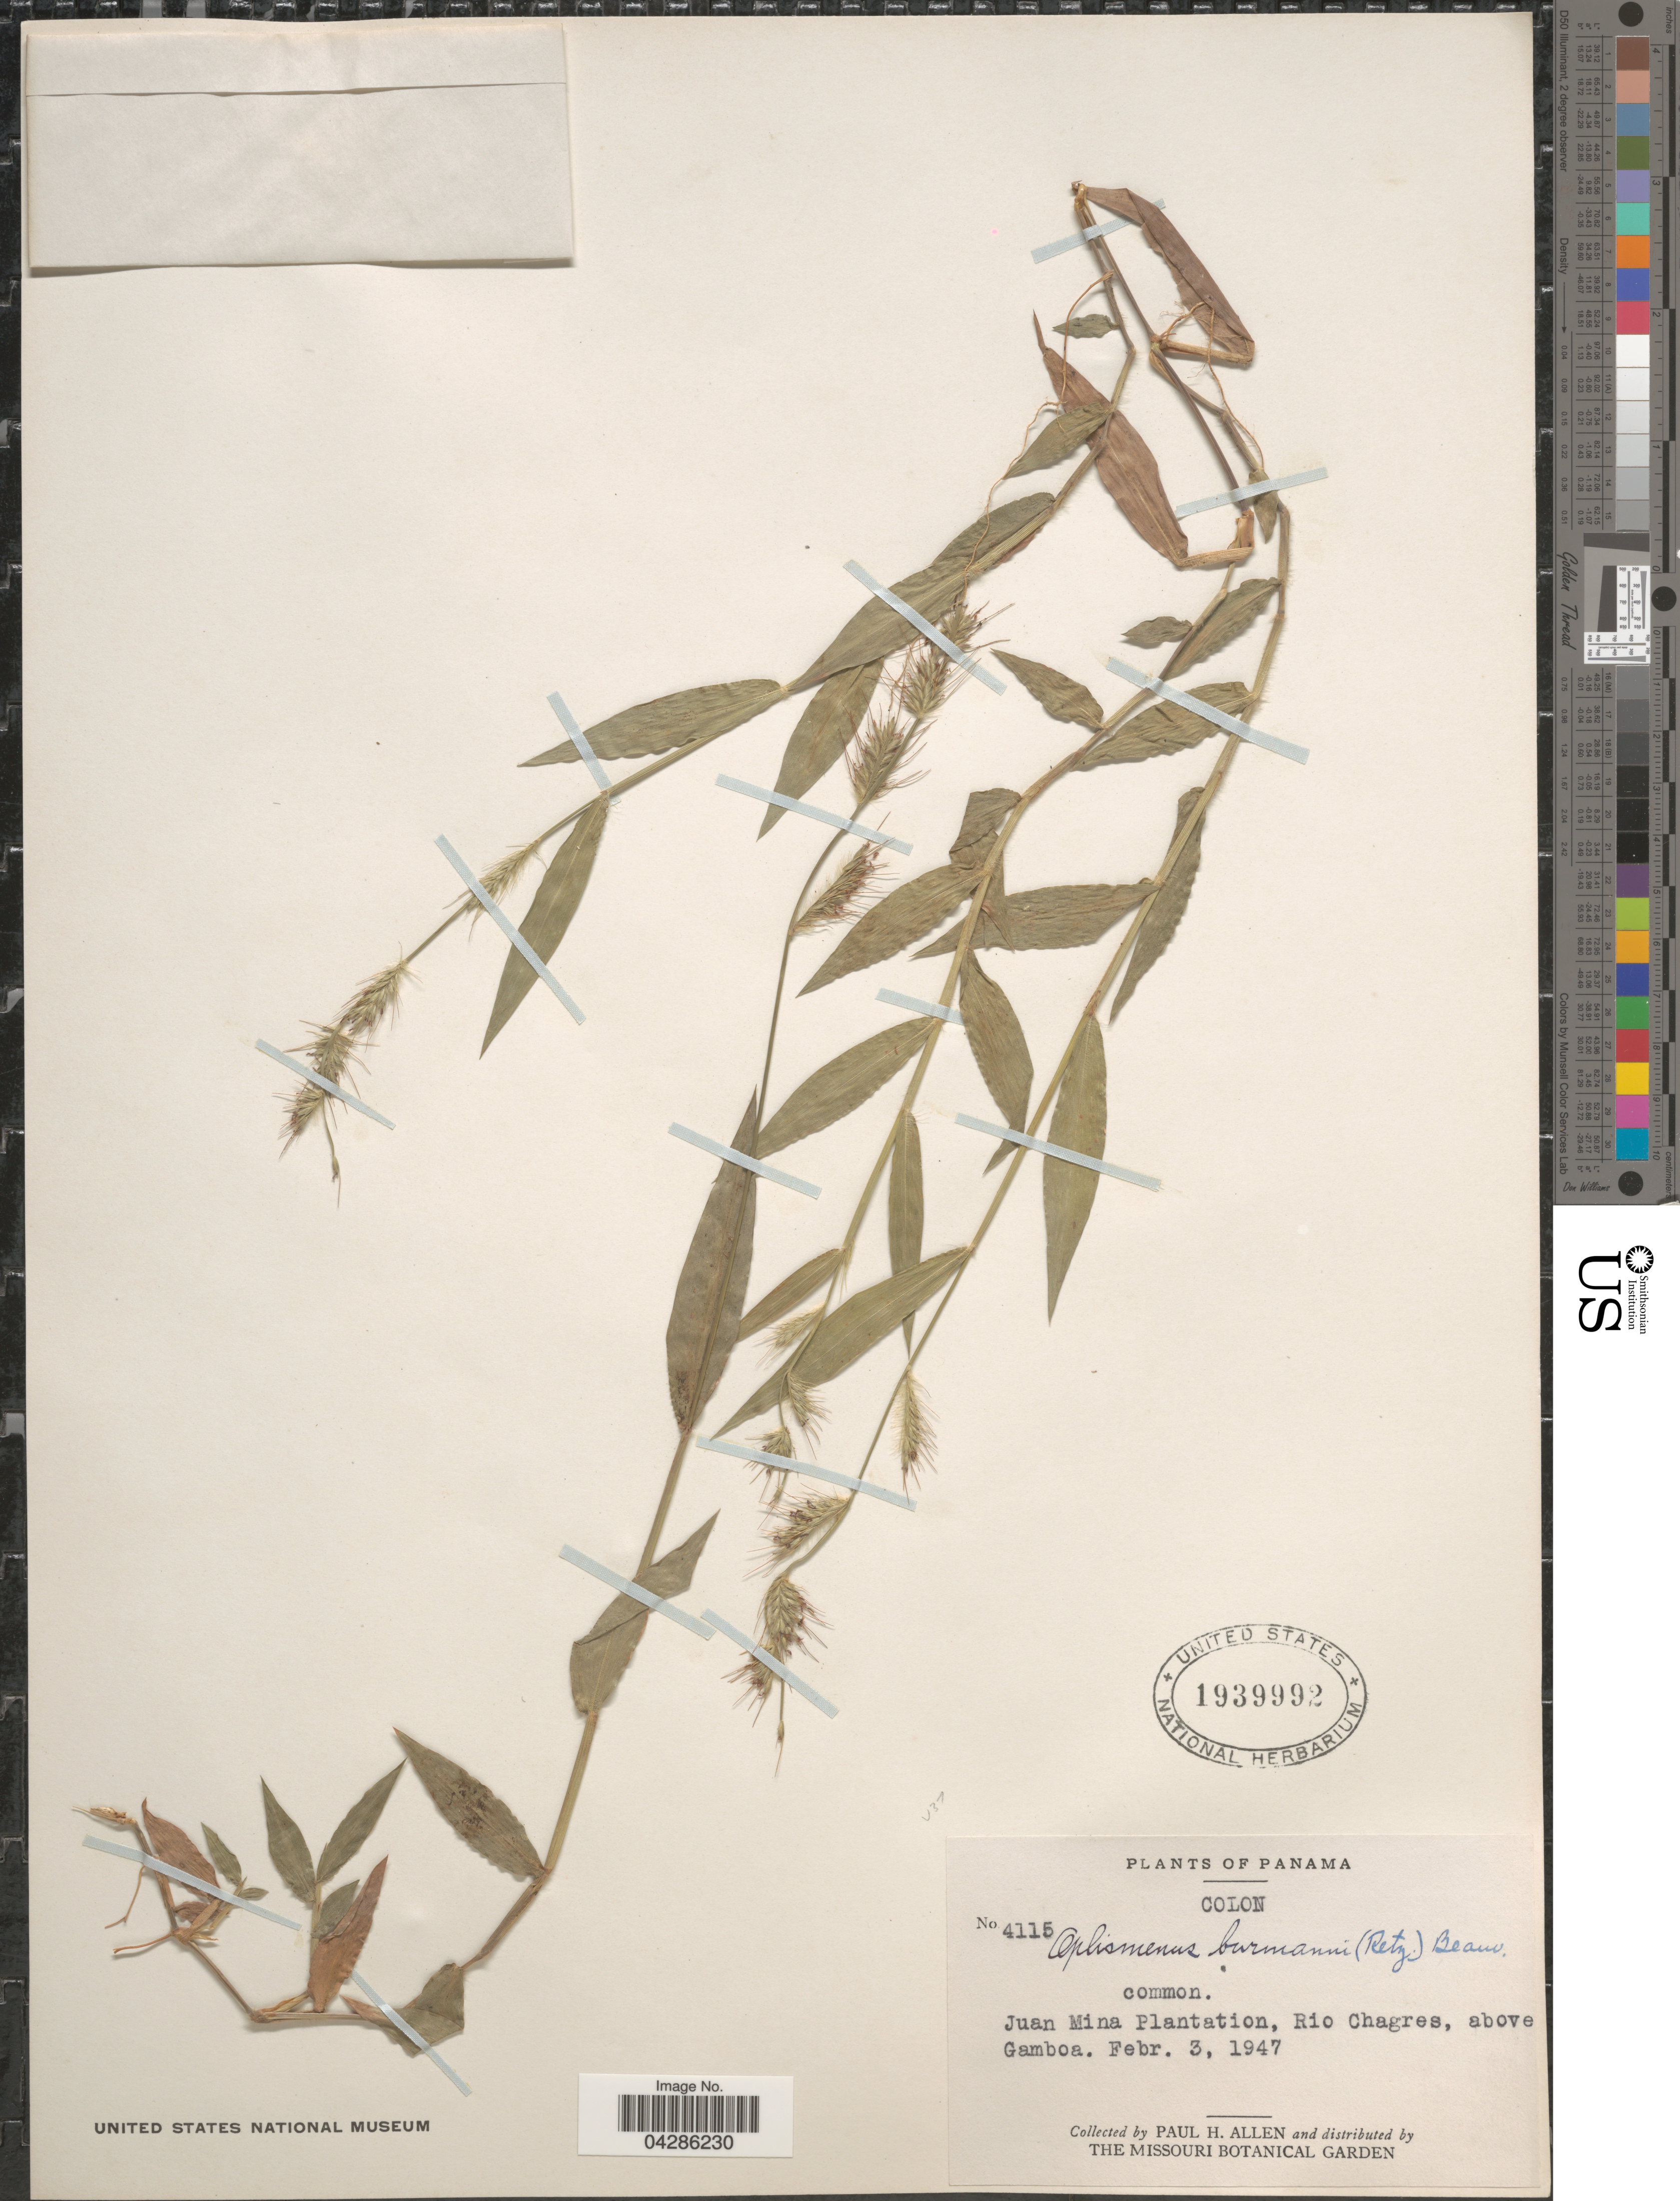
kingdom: Plantae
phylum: Tracheophyta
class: Liliopsida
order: Poales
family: Poaceae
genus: Oplismenus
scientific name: Oplismenus burmannii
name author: (Retz.) P. Beauv.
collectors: P. H. Allen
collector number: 4115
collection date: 1947-02-03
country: Panama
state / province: Colón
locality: Juan Mina Plantation, Rio Chagres, above Gamboa.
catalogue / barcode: US 1939992